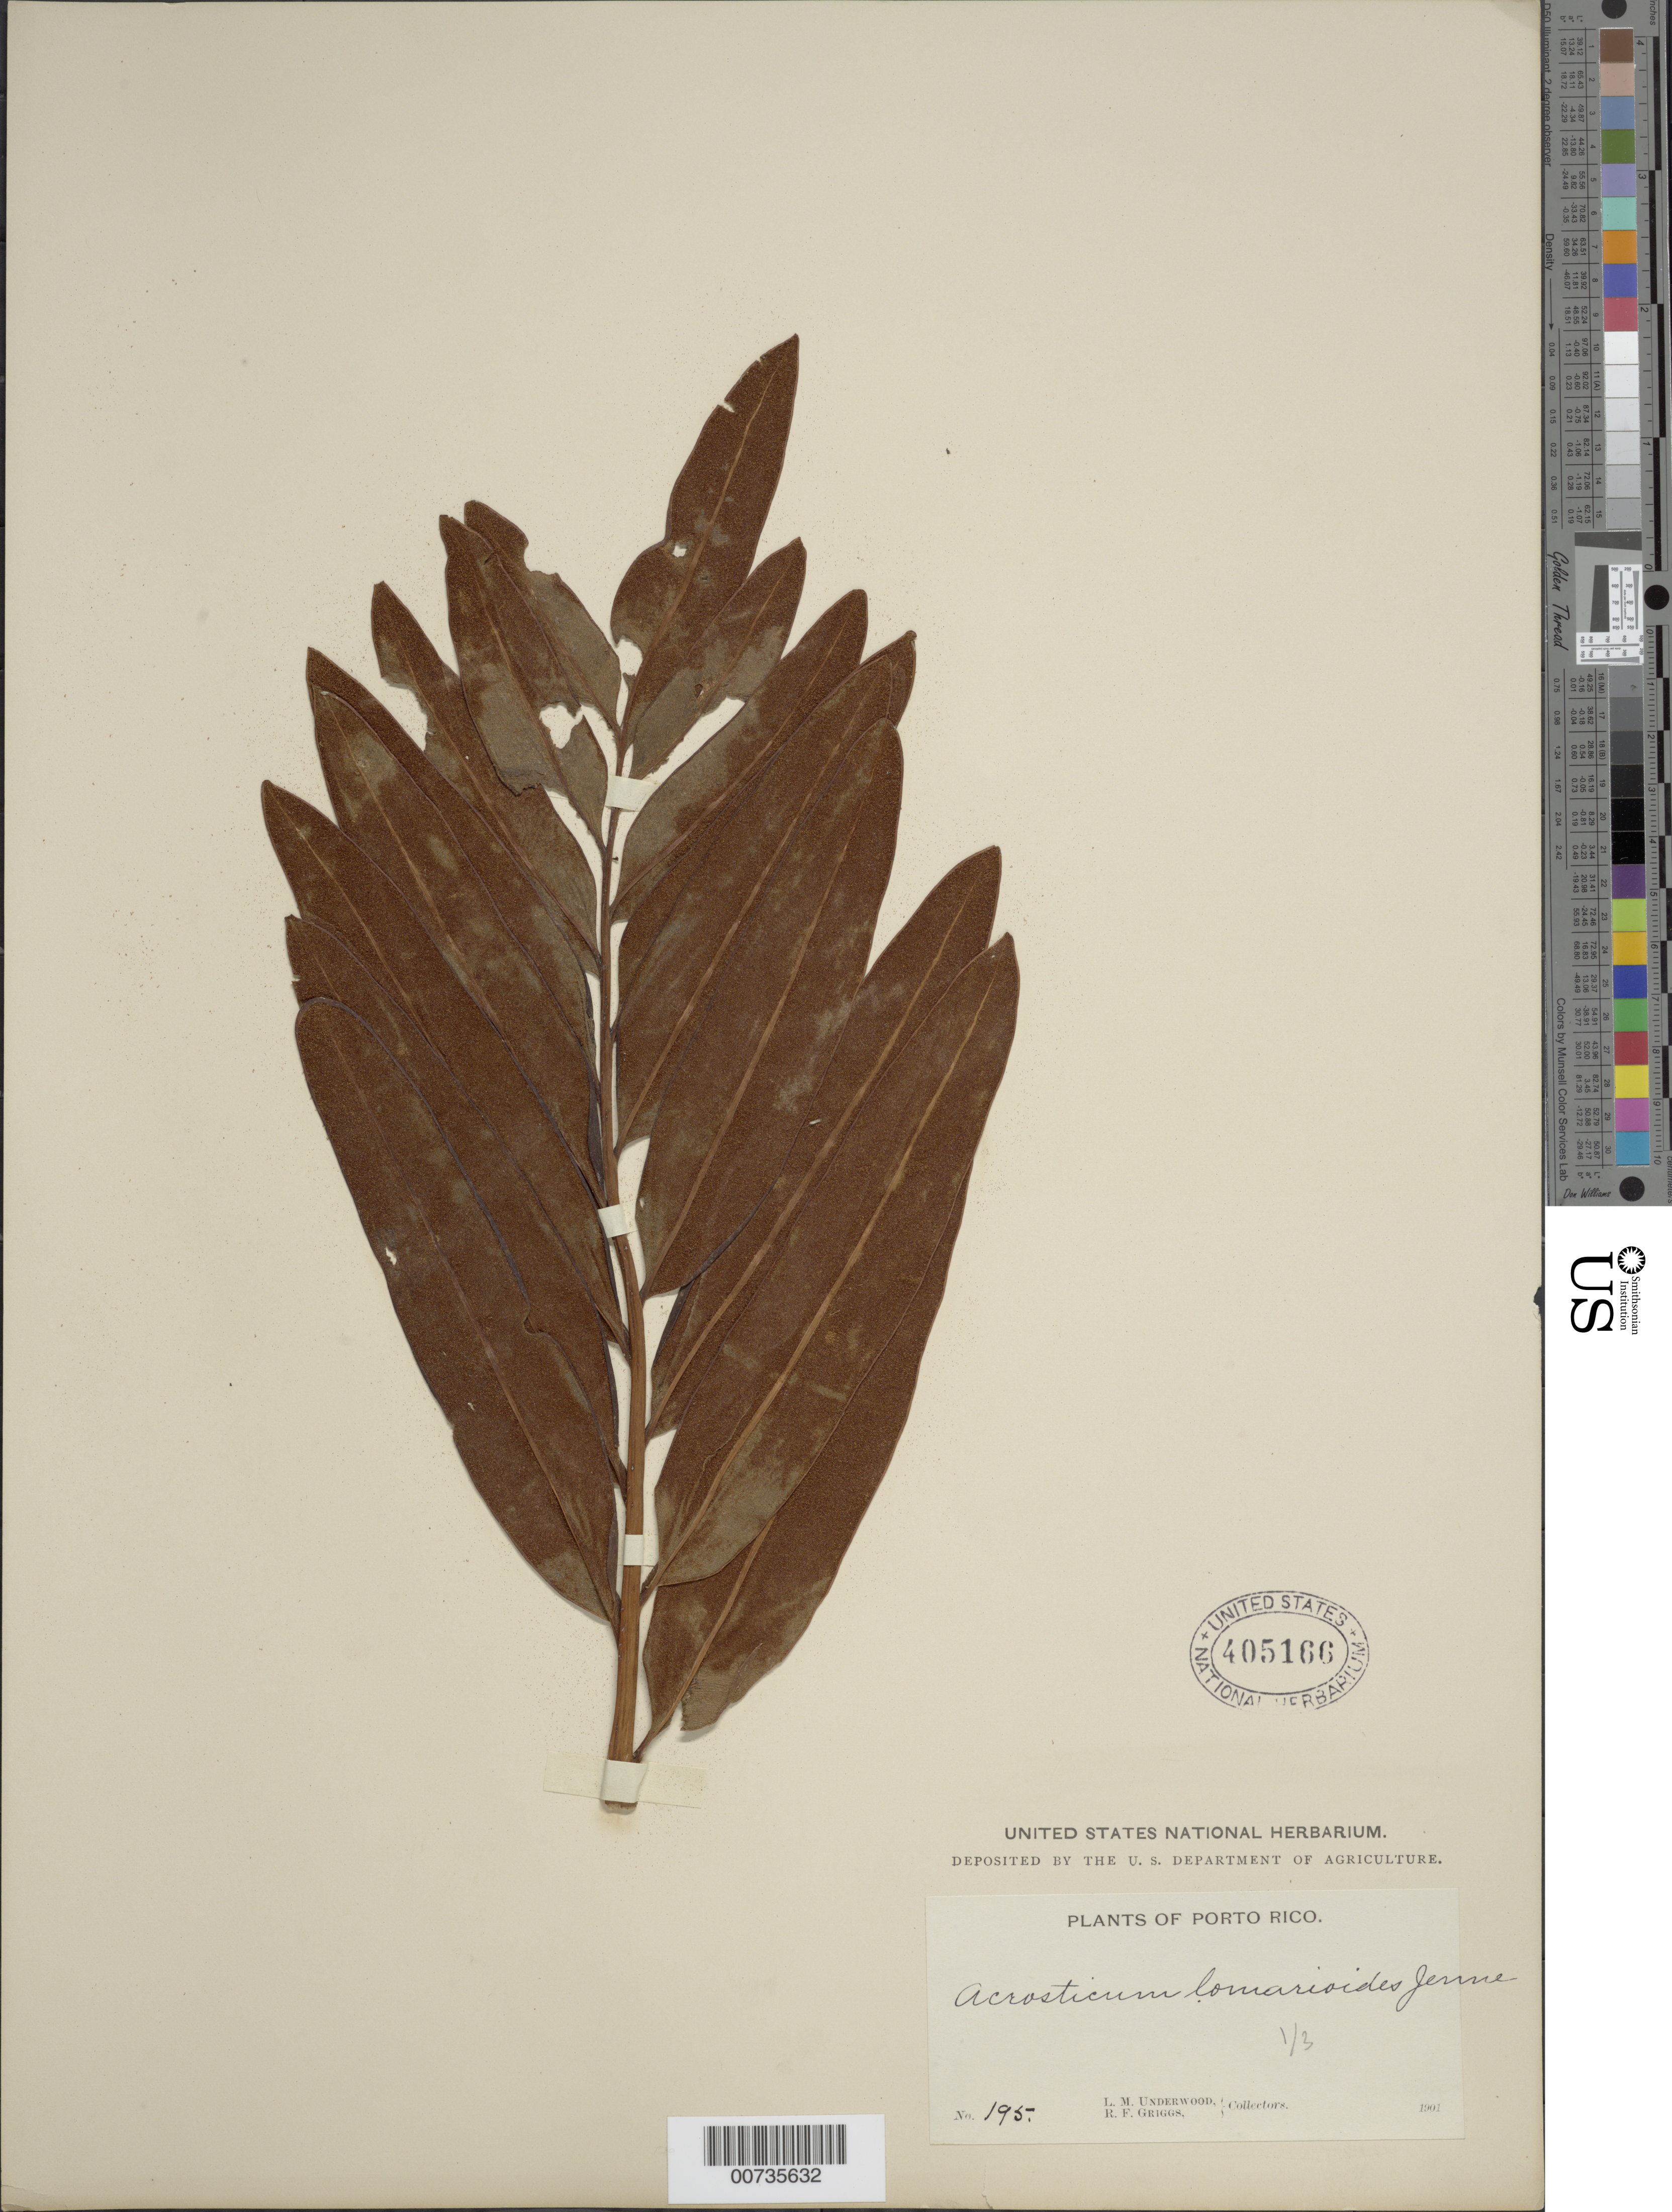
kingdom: Plantae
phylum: Tracheophyta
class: Polypodiopsida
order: Polypodiales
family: Pteridaceae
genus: Acrostichum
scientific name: Acrostichum danaeifolium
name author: Langsd. & Fisch.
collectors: L. M. Underwood & R. F. Griggs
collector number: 195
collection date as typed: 21 Jun 1901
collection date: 1901-06-21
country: Puerto Rico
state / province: Quebradillas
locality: Quebradillas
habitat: Swamp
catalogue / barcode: US 405166